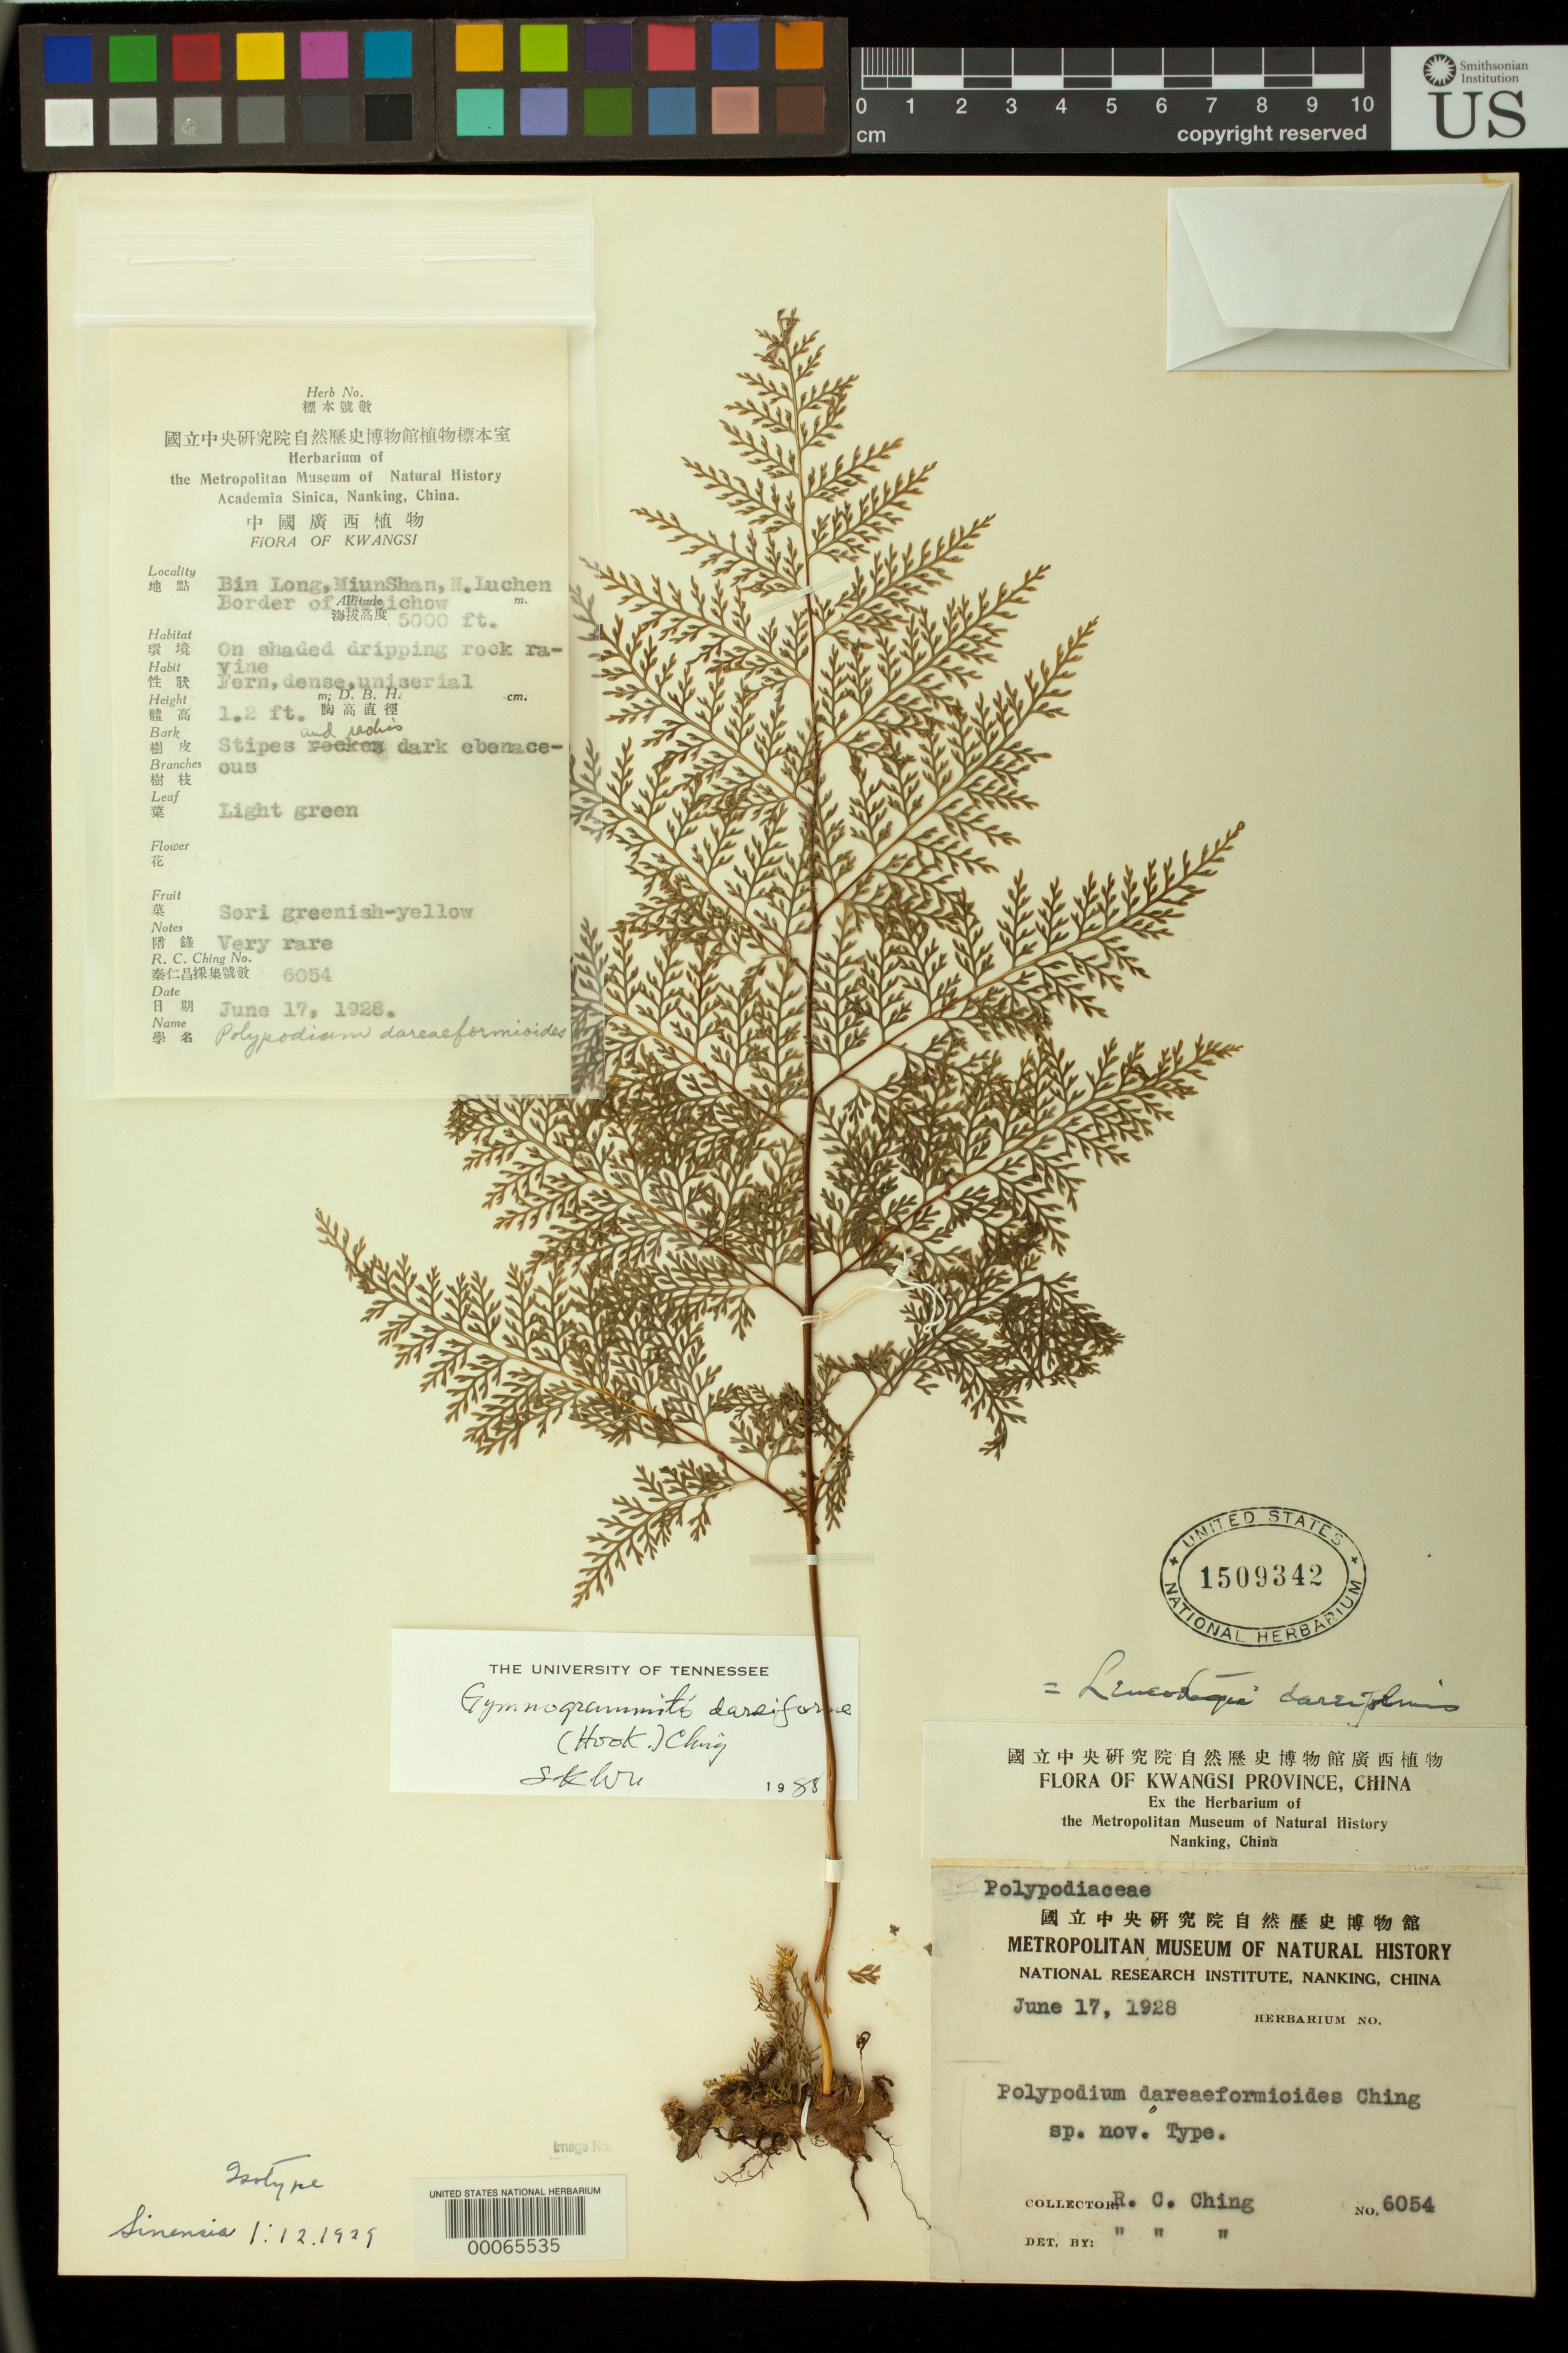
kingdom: Plantae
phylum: Tracheophyta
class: Polypodiopsida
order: Polypodiales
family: Polypodiaceae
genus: Polypodium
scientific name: Polypodium dareiformioides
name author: Ching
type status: Type Collection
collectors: R. C. Ching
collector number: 6054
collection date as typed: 17 Jun 1928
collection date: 1928-06-17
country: China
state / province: Guangxi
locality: Kwangsi, Bin Long, Miu Shan, N. Luchen, border of Kweichow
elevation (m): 1524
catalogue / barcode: US 1509342